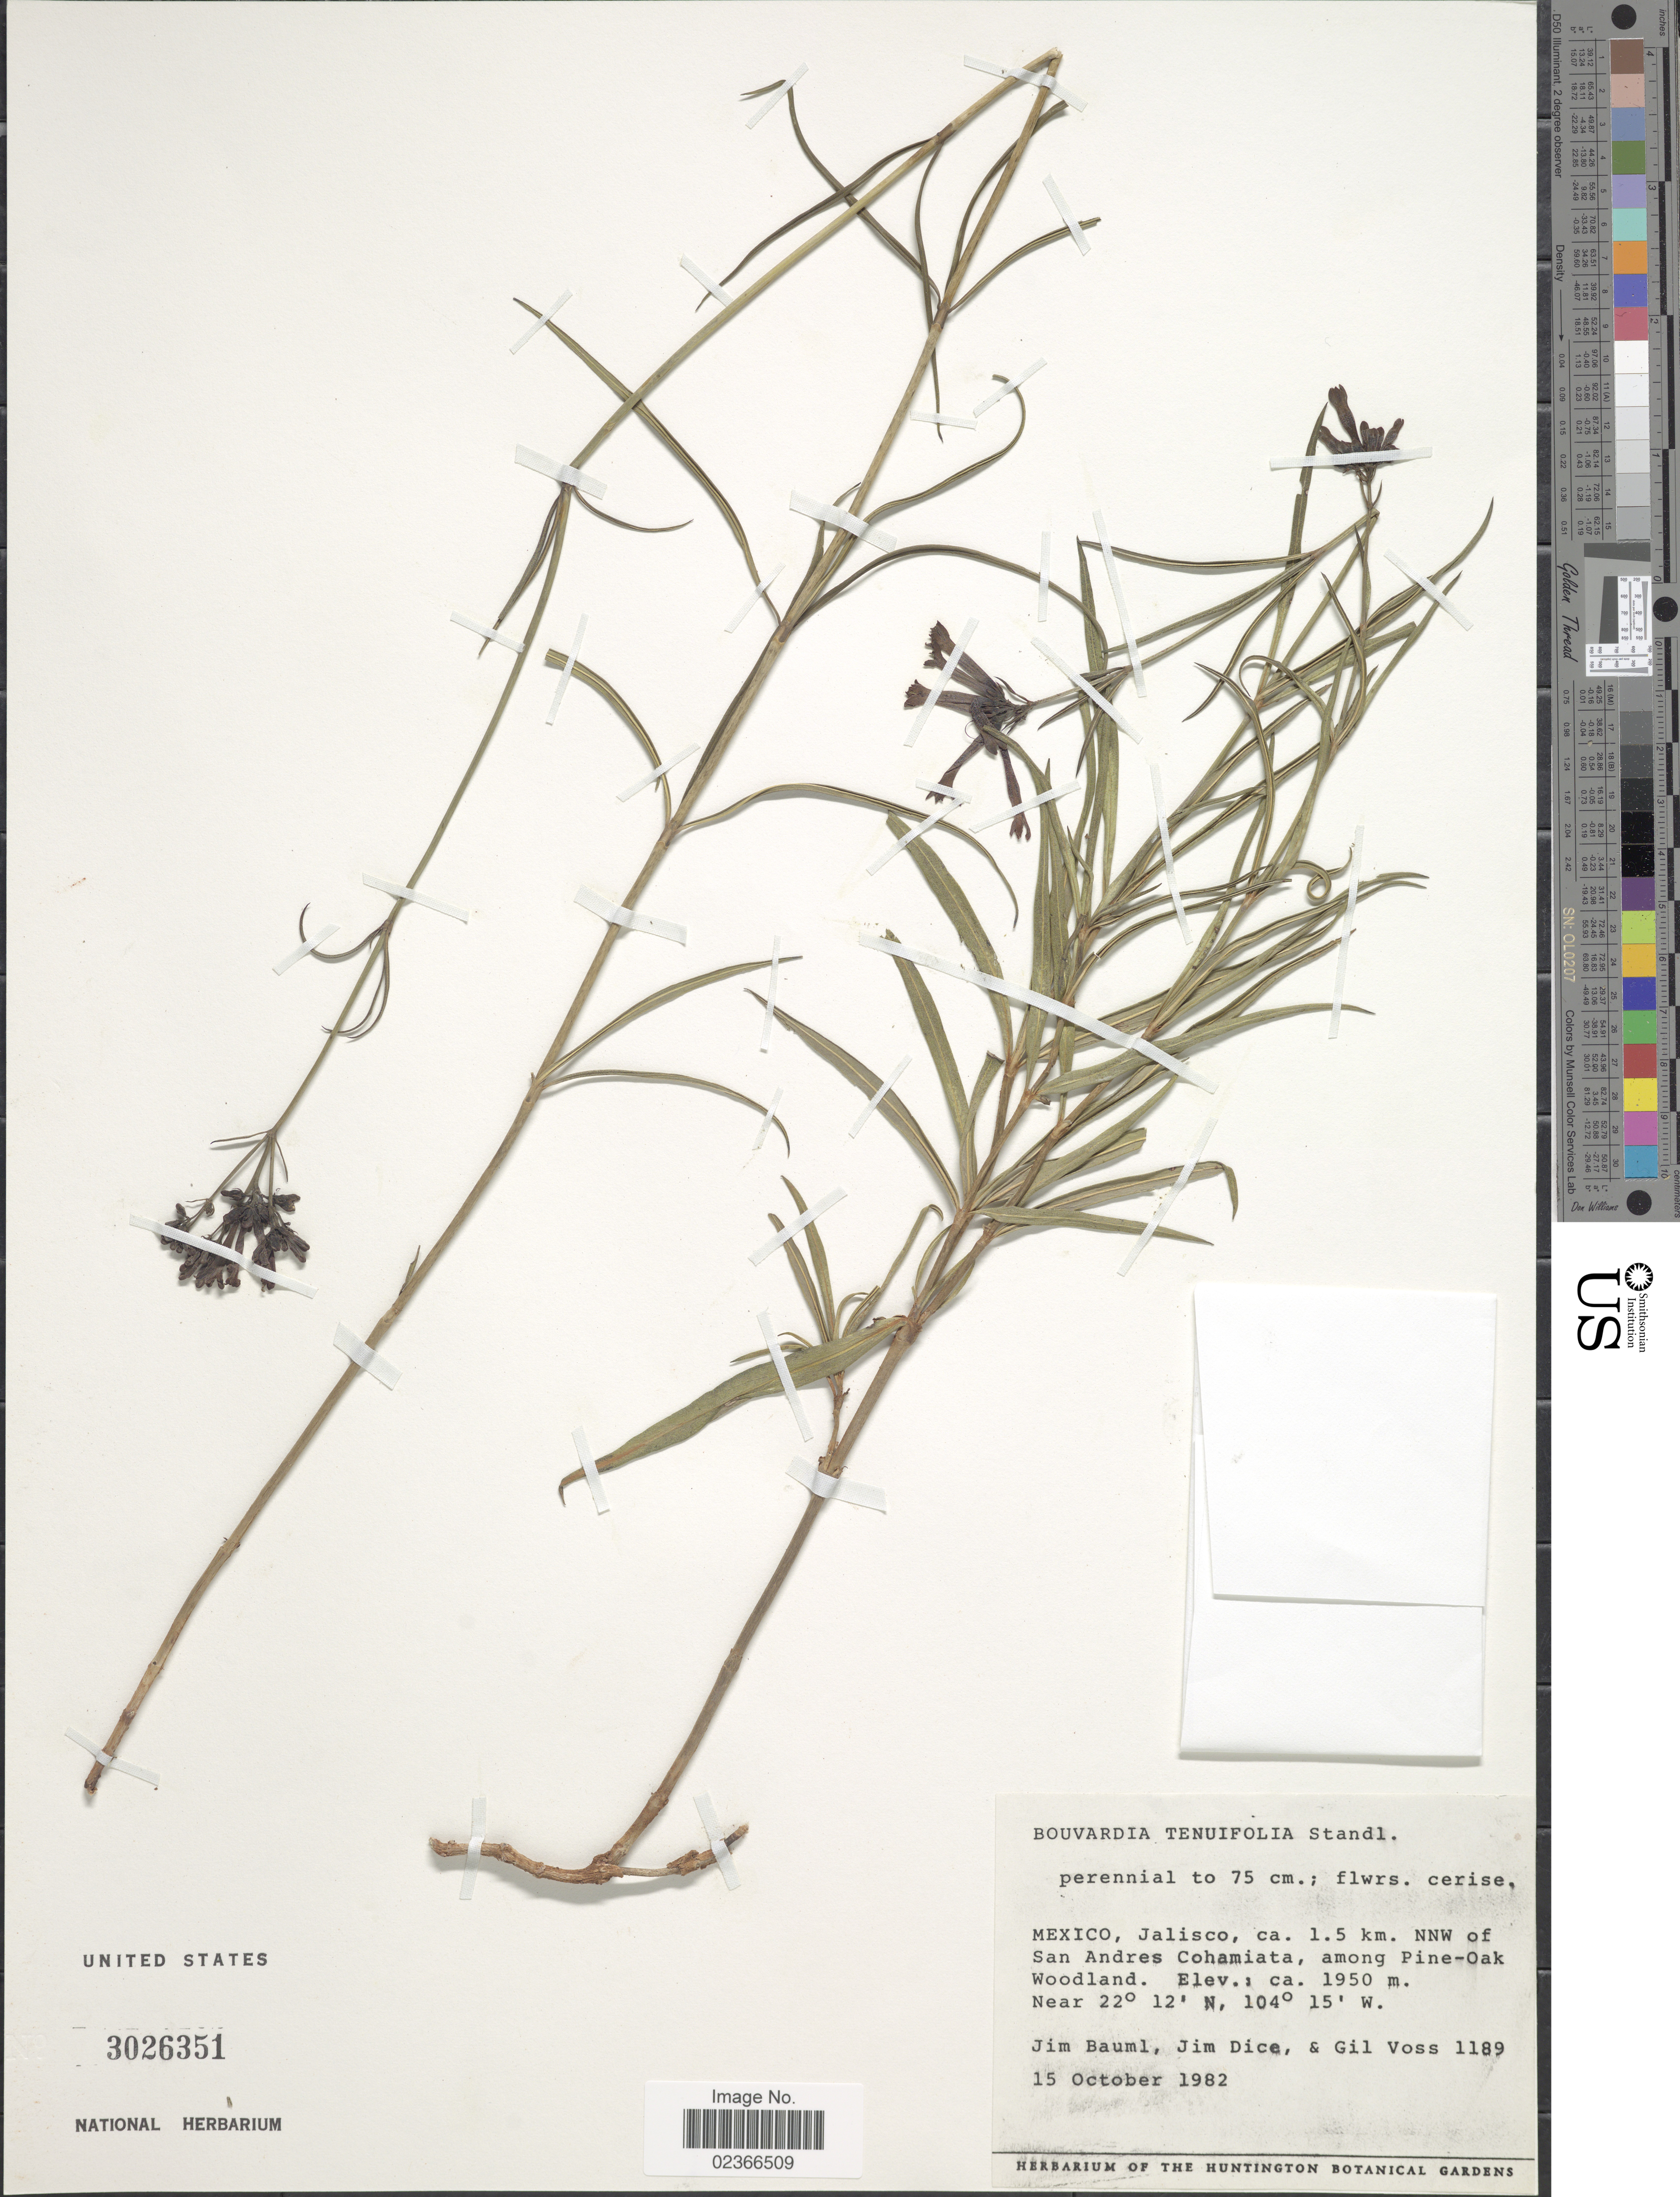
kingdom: Plantae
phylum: Tracheophyta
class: Magnoliopsida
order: Gentianales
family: Rubiaceae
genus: Bouvardia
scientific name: Bouvardia tenuifolia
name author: Standl.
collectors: J. Bauml, J. Dice & G. Voss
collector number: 1189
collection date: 1982-10-15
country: Mexico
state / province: Jalisco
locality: Ca. 1.5 km. NNW of San Andres Cohamiata, among Pine-Oak Woodland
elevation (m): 1950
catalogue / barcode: US 3026351